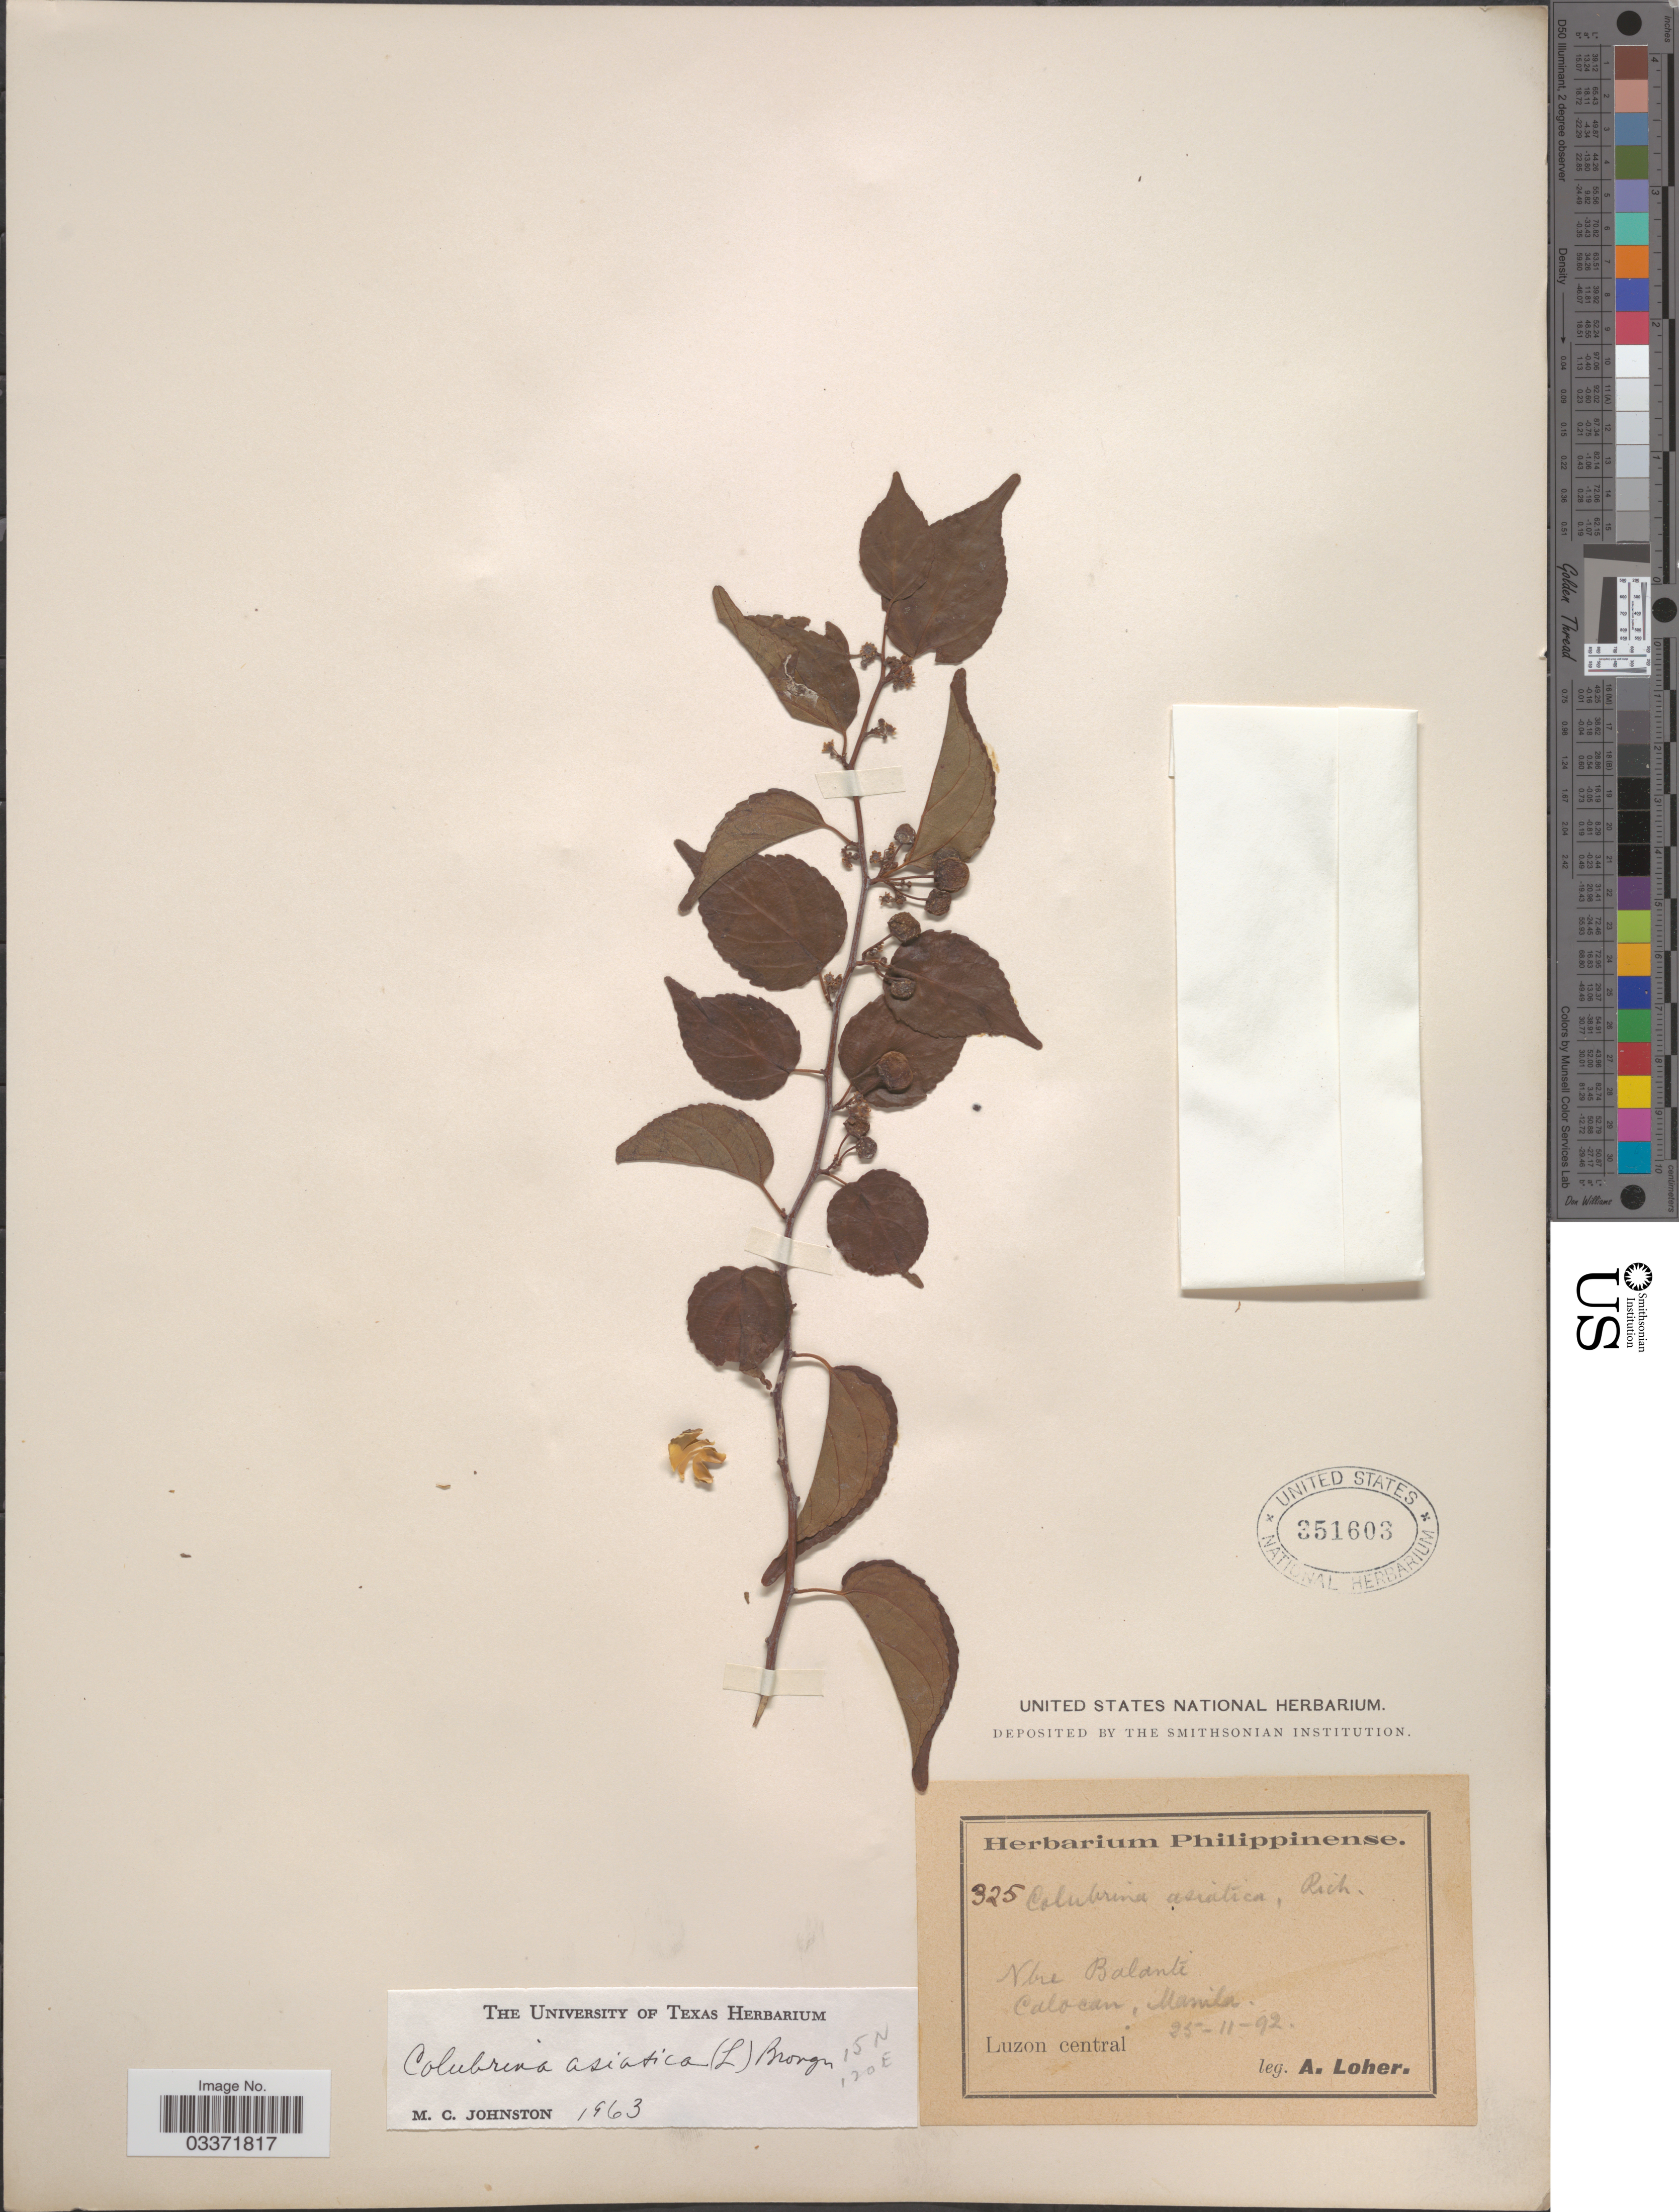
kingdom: Plantae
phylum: Tracheophyta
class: Magnoliopsida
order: Rosales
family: Rhamnaceae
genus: Colubrina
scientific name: Colubrina asiatica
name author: (L.) Brongn.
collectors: A. Loher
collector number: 325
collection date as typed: Transcribed d/m/y: 25/11/92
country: Philippines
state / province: Central Luzon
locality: Near Balante, Calocan (Correct spelling: Caloocan), Manila, Luzon central.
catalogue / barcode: US 351603